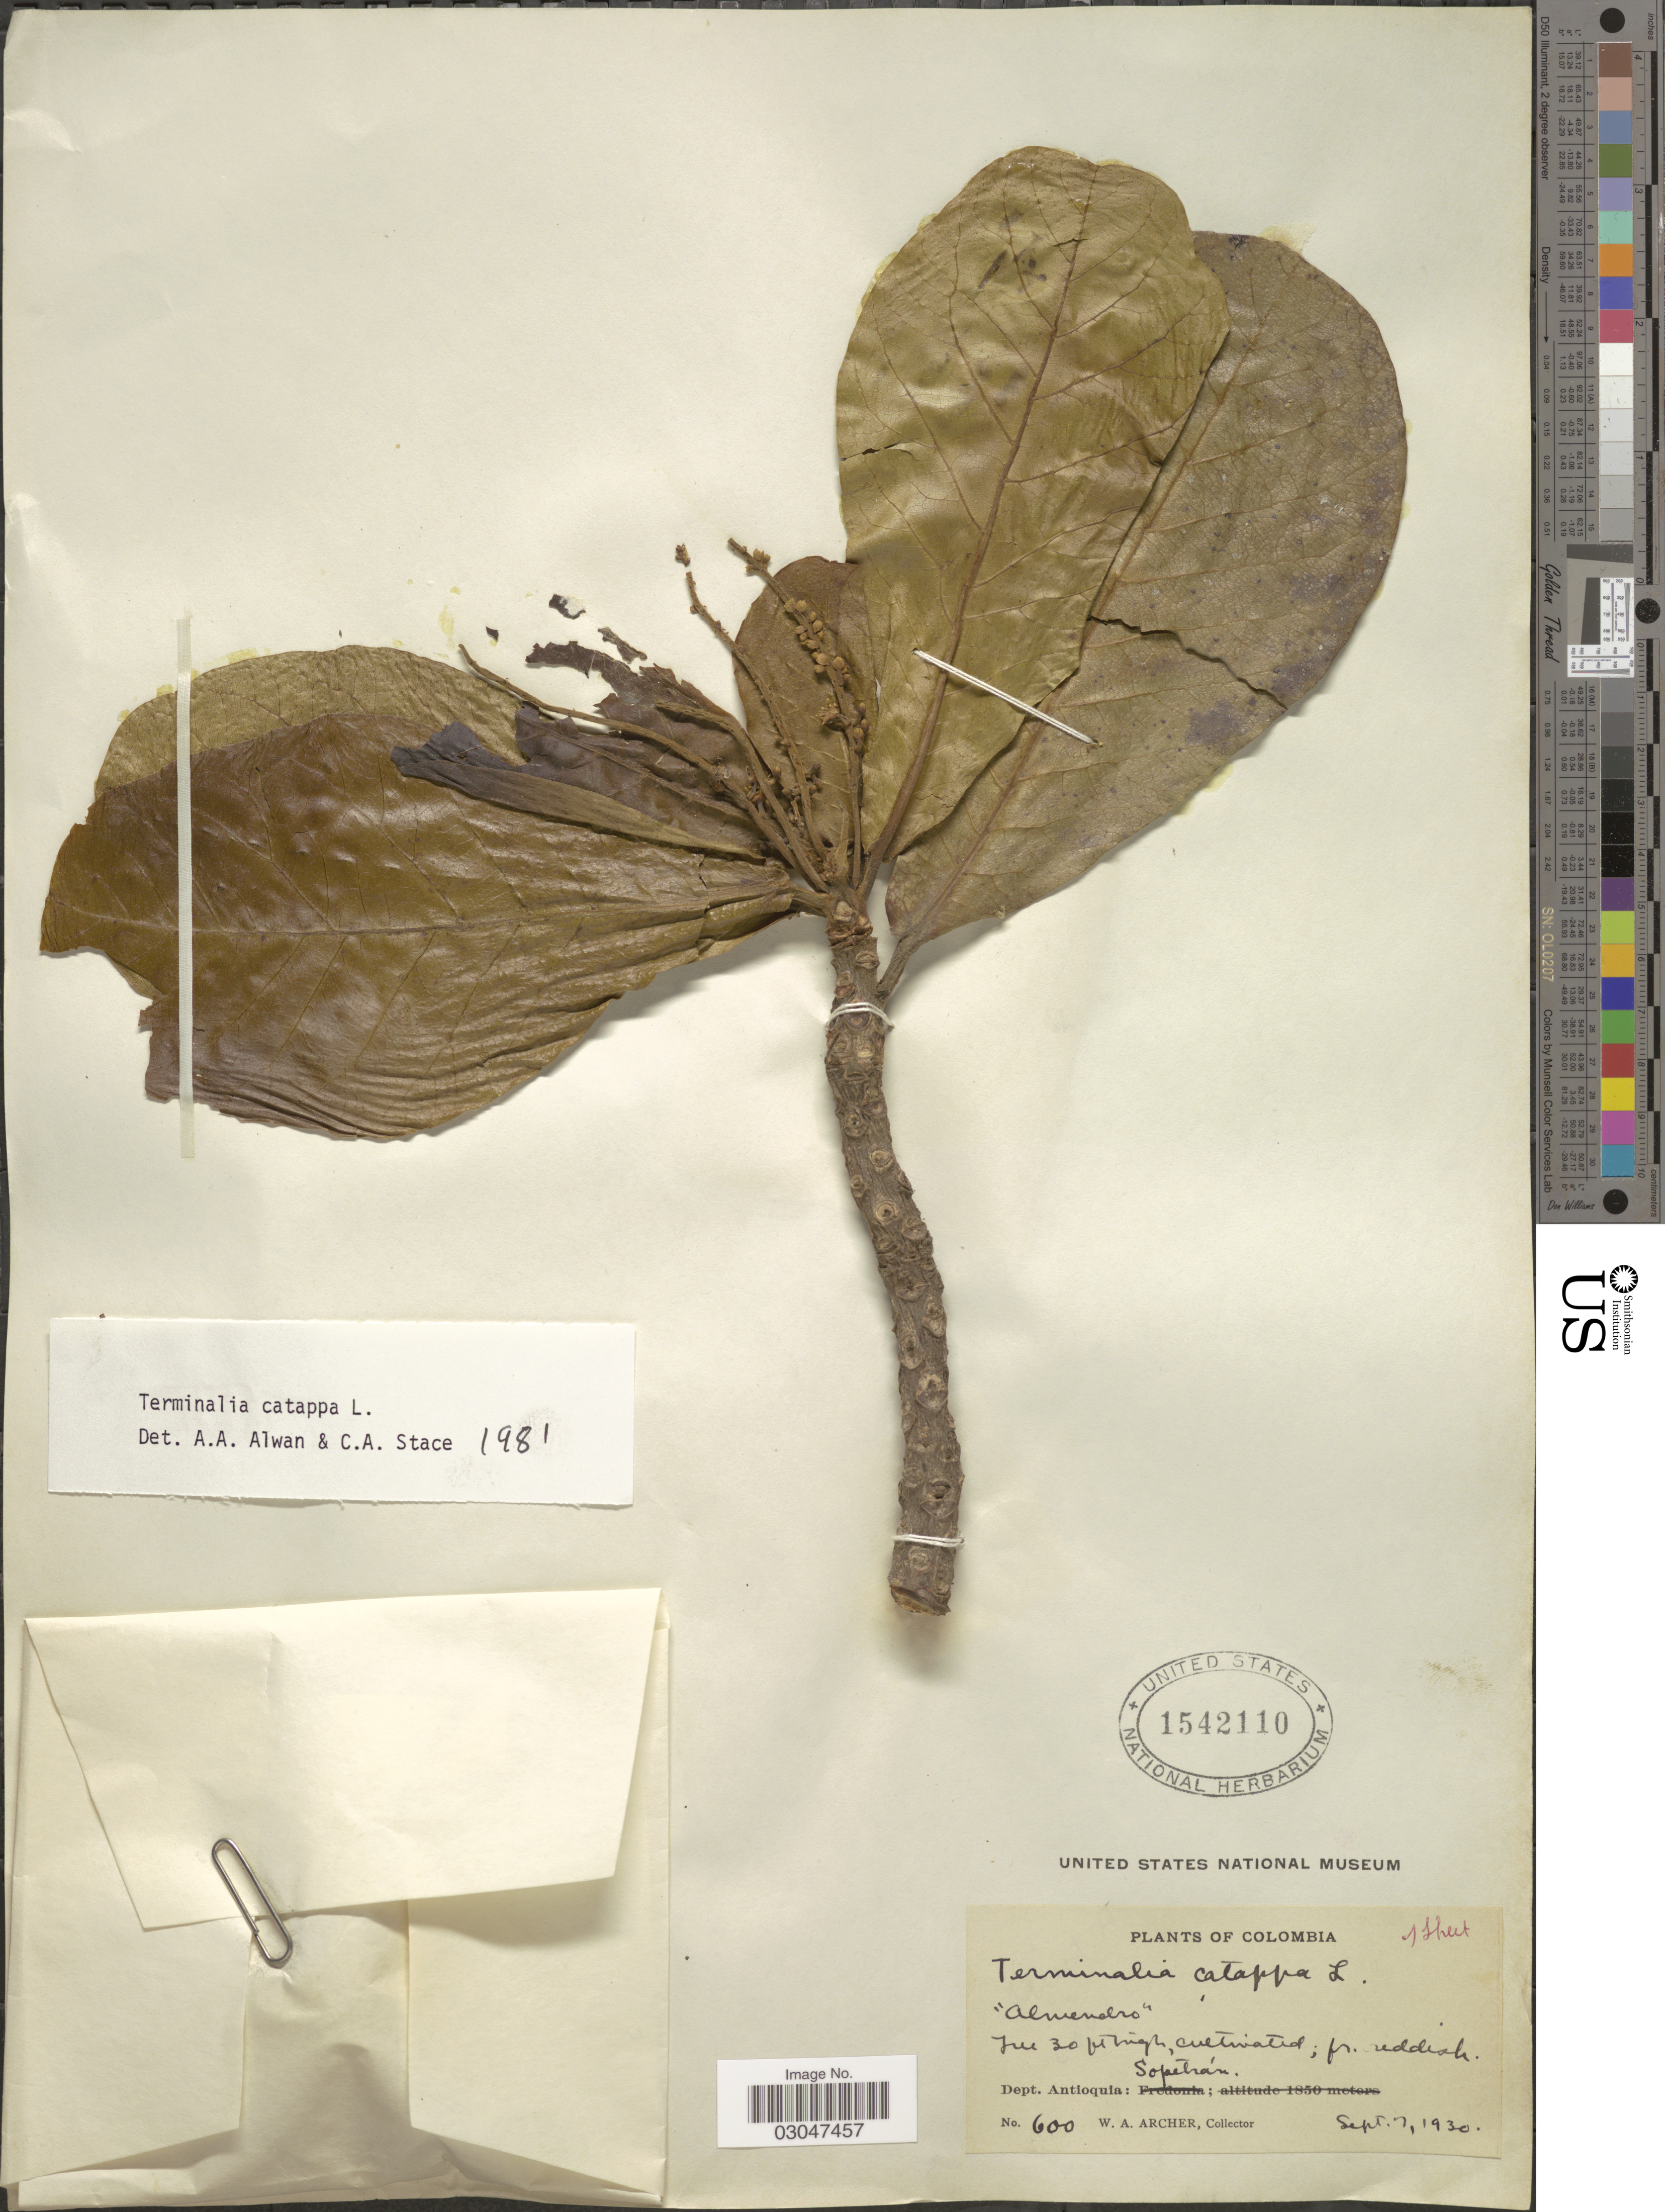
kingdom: Plantae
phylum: Tracheophyta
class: Magnoliopsida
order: Myrtales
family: Combretaceae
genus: Terminalia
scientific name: Terminalia catappa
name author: L.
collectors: W. Archer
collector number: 600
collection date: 1930-09-07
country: Colombia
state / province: Antioquia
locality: Dept. Antioquia: Sopetrán.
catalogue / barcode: US 1542110